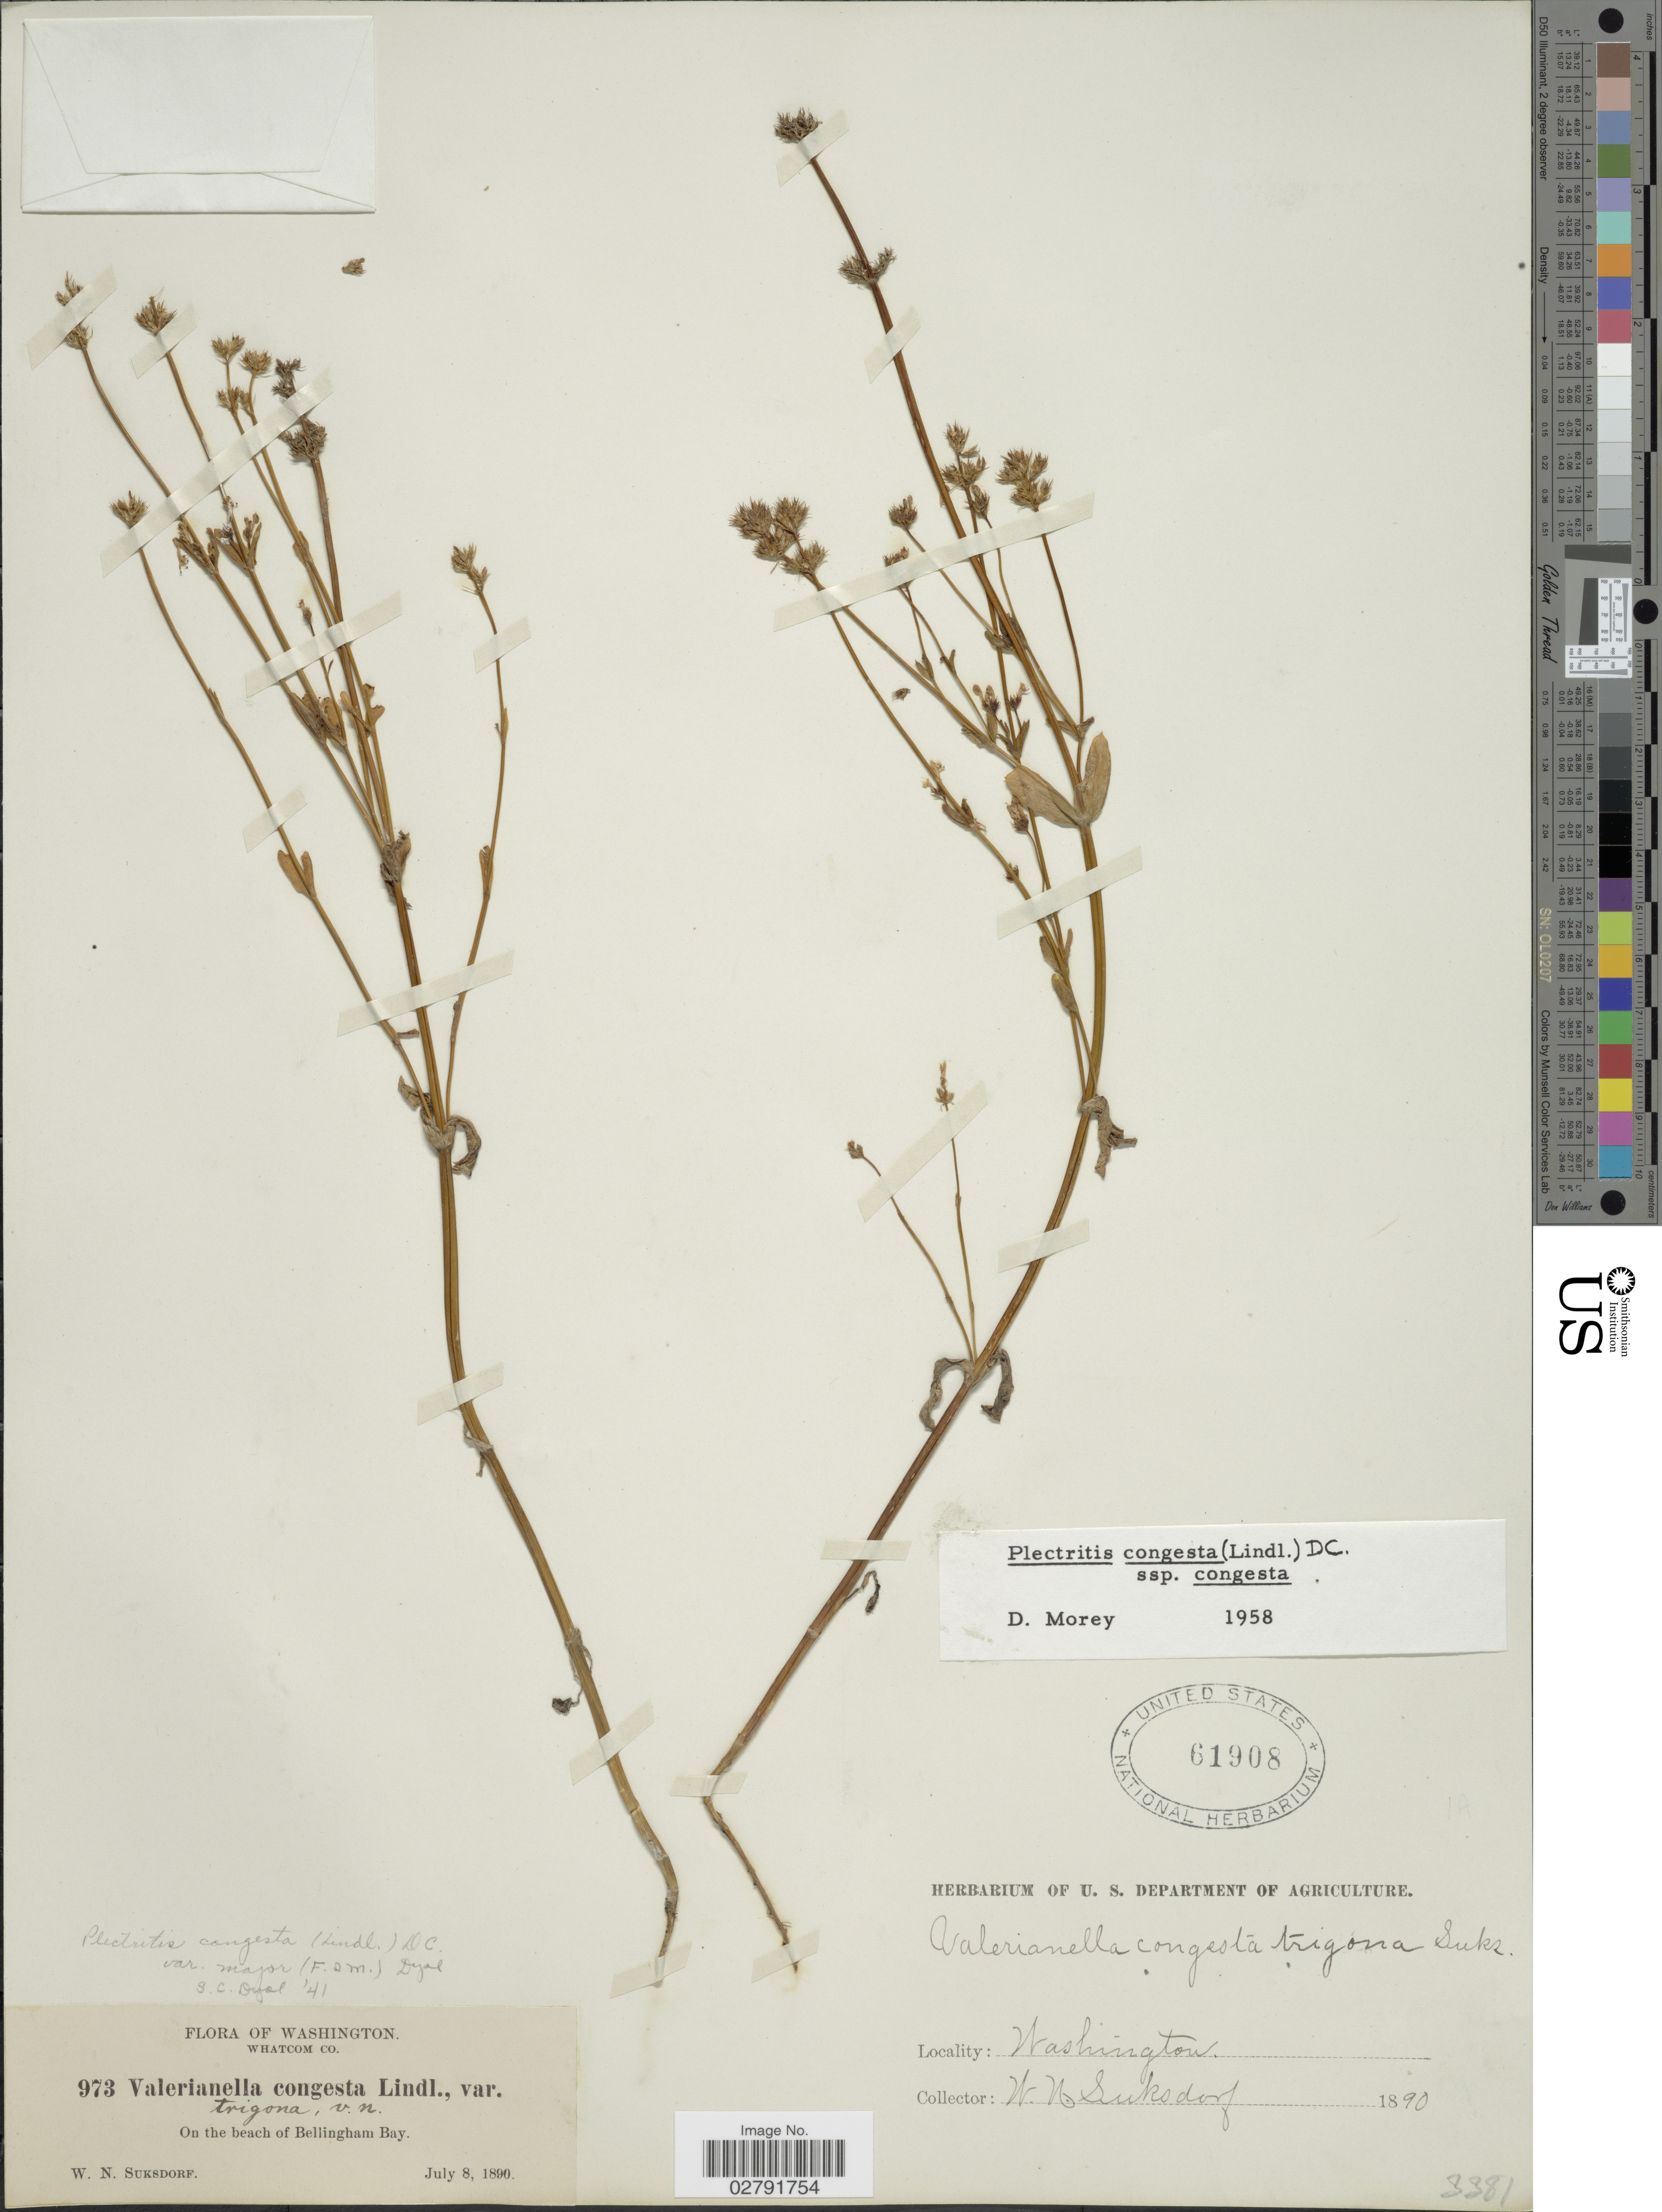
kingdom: Plantae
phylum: Tracheophyta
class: Magnoliopsida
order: Dipsacales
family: Caprifoliaceae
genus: Plectritis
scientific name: Plectritis congesta subsp. congesta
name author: (Lindl.) DC.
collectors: W. N. Suksdorf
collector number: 973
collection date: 1890-07-08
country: United States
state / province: Washington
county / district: Whatcom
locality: Whatcom Co. On the beach of Bellingham Bay.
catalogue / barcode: US 61908